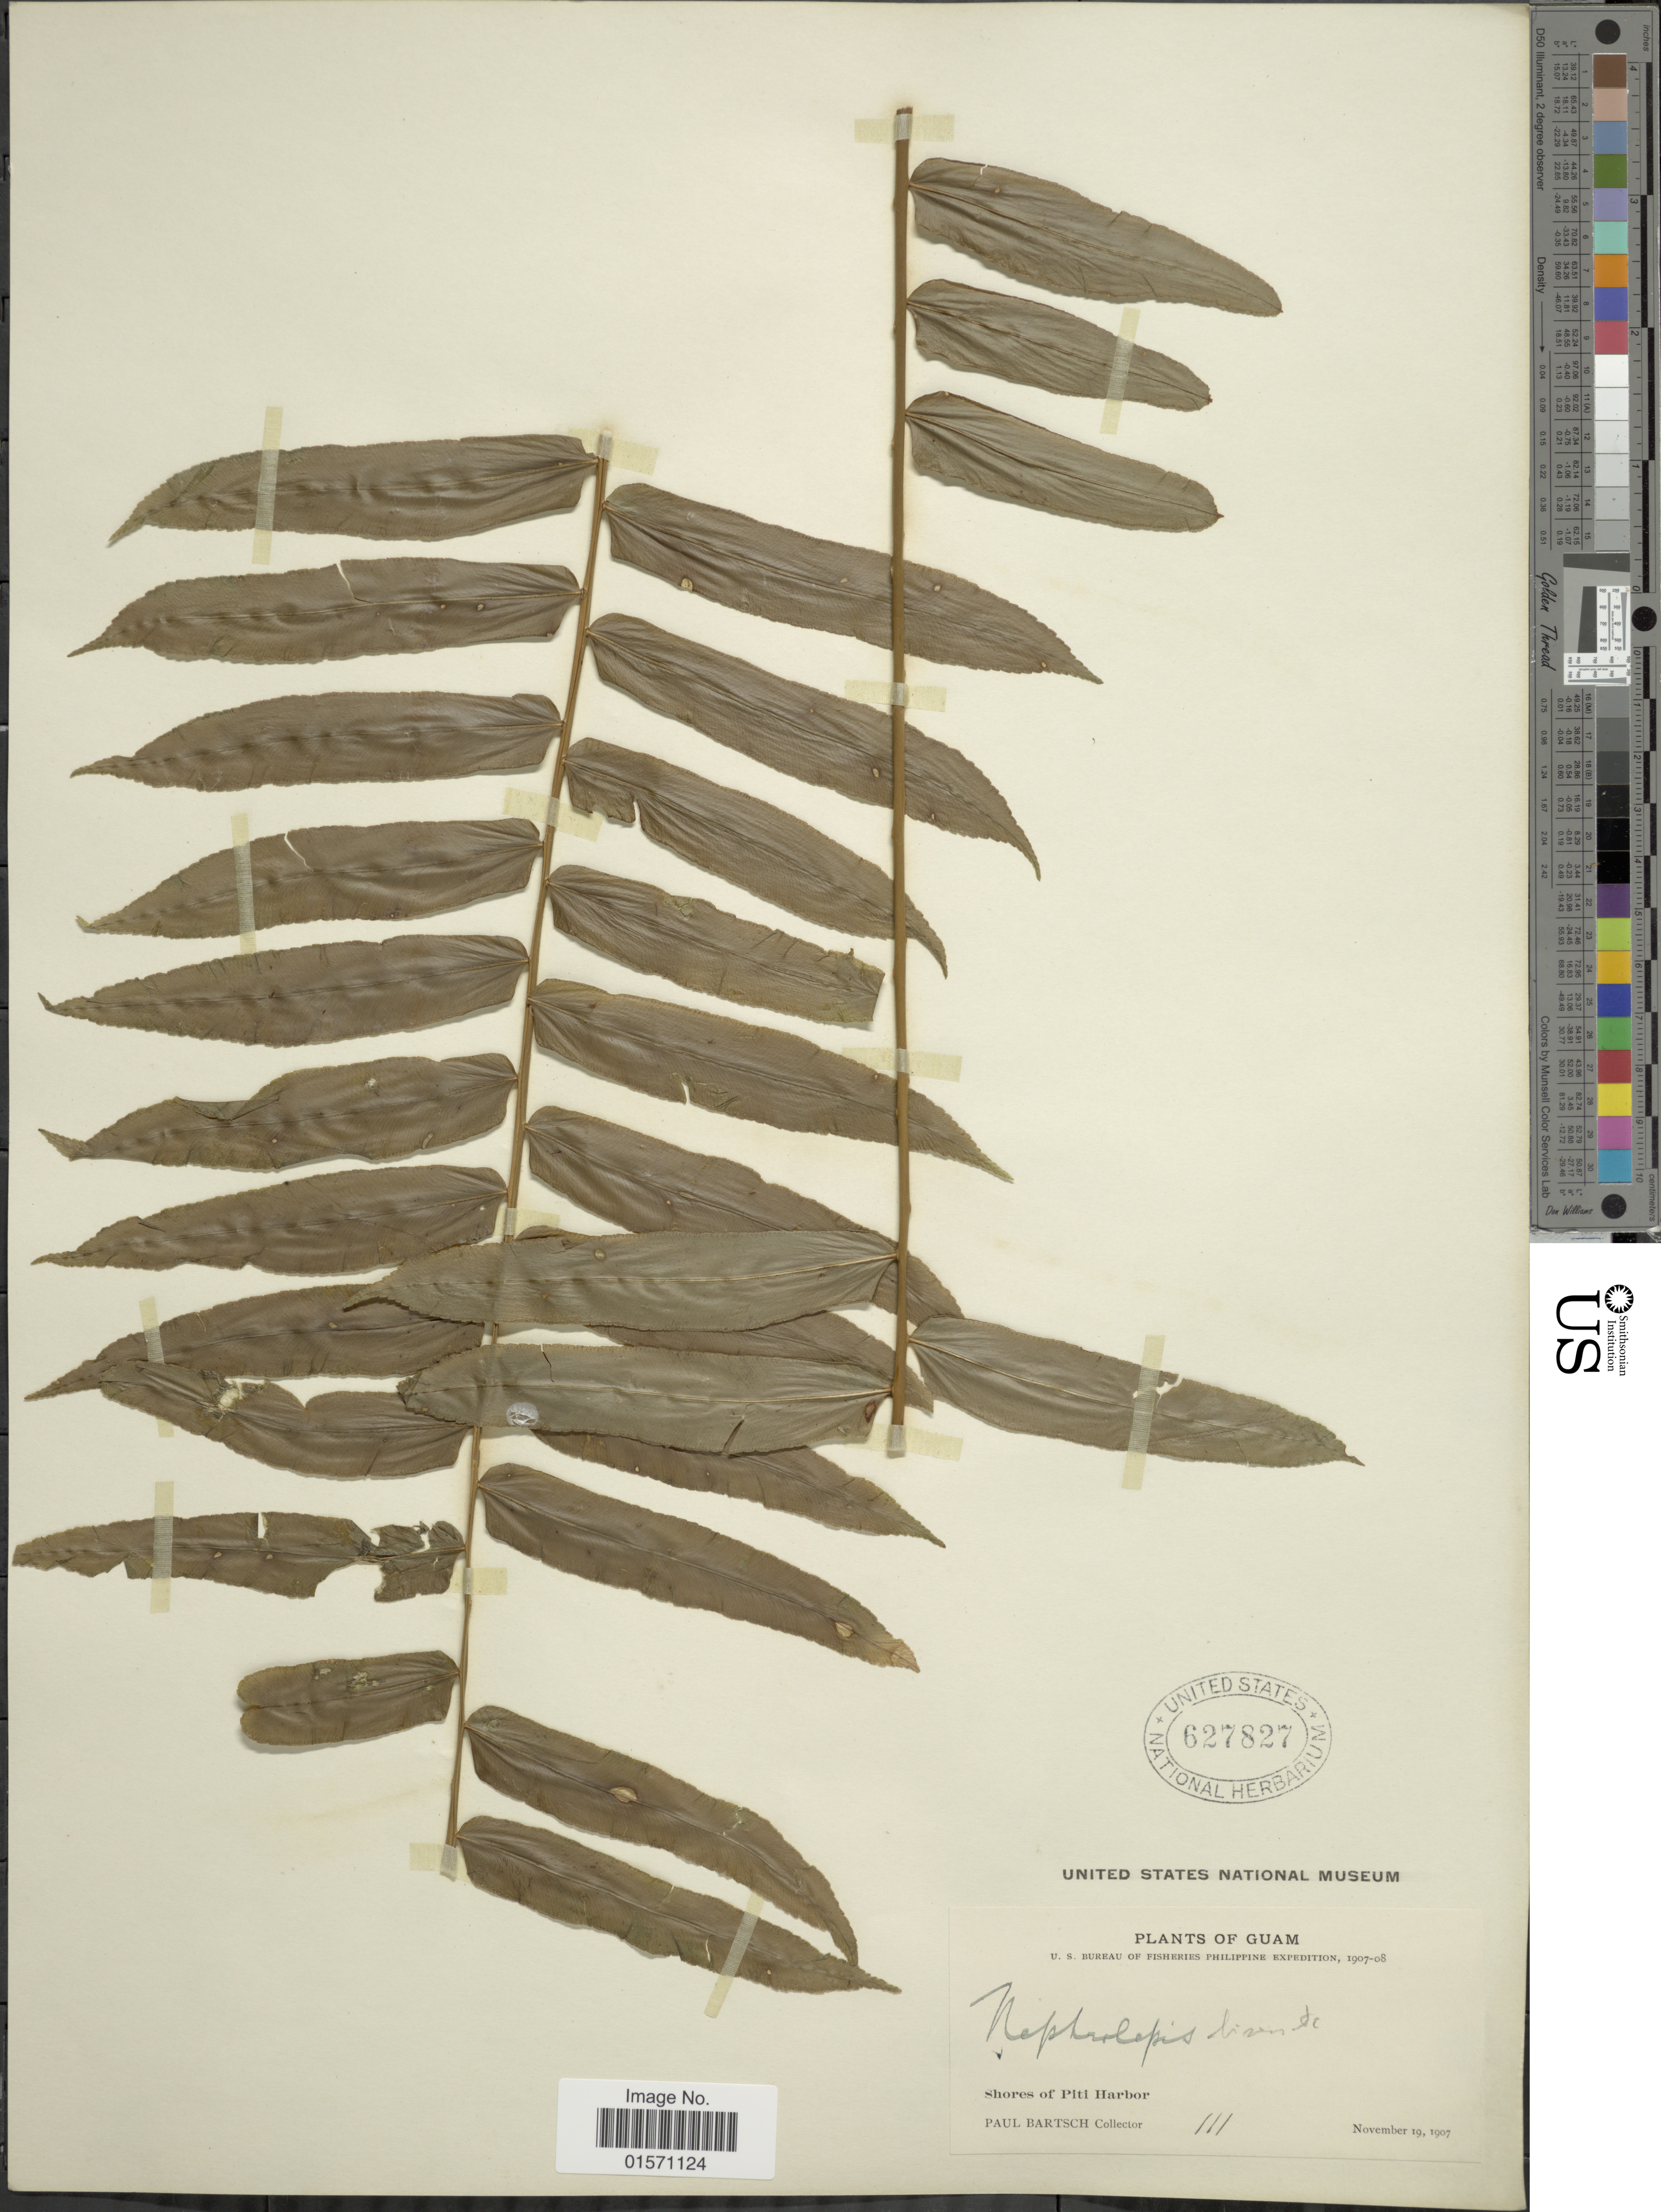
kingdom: Plantae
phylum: Tracheophyta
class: Polypodiopsida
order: Polypodiales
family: Nephrolepidaceae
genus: Nephrolepis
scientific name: Nephrolepis sp.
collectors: P. Bartsch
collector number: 111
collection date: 1907-11-19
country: Guam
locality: Shores of Piti Harbor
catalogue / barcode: US 627827